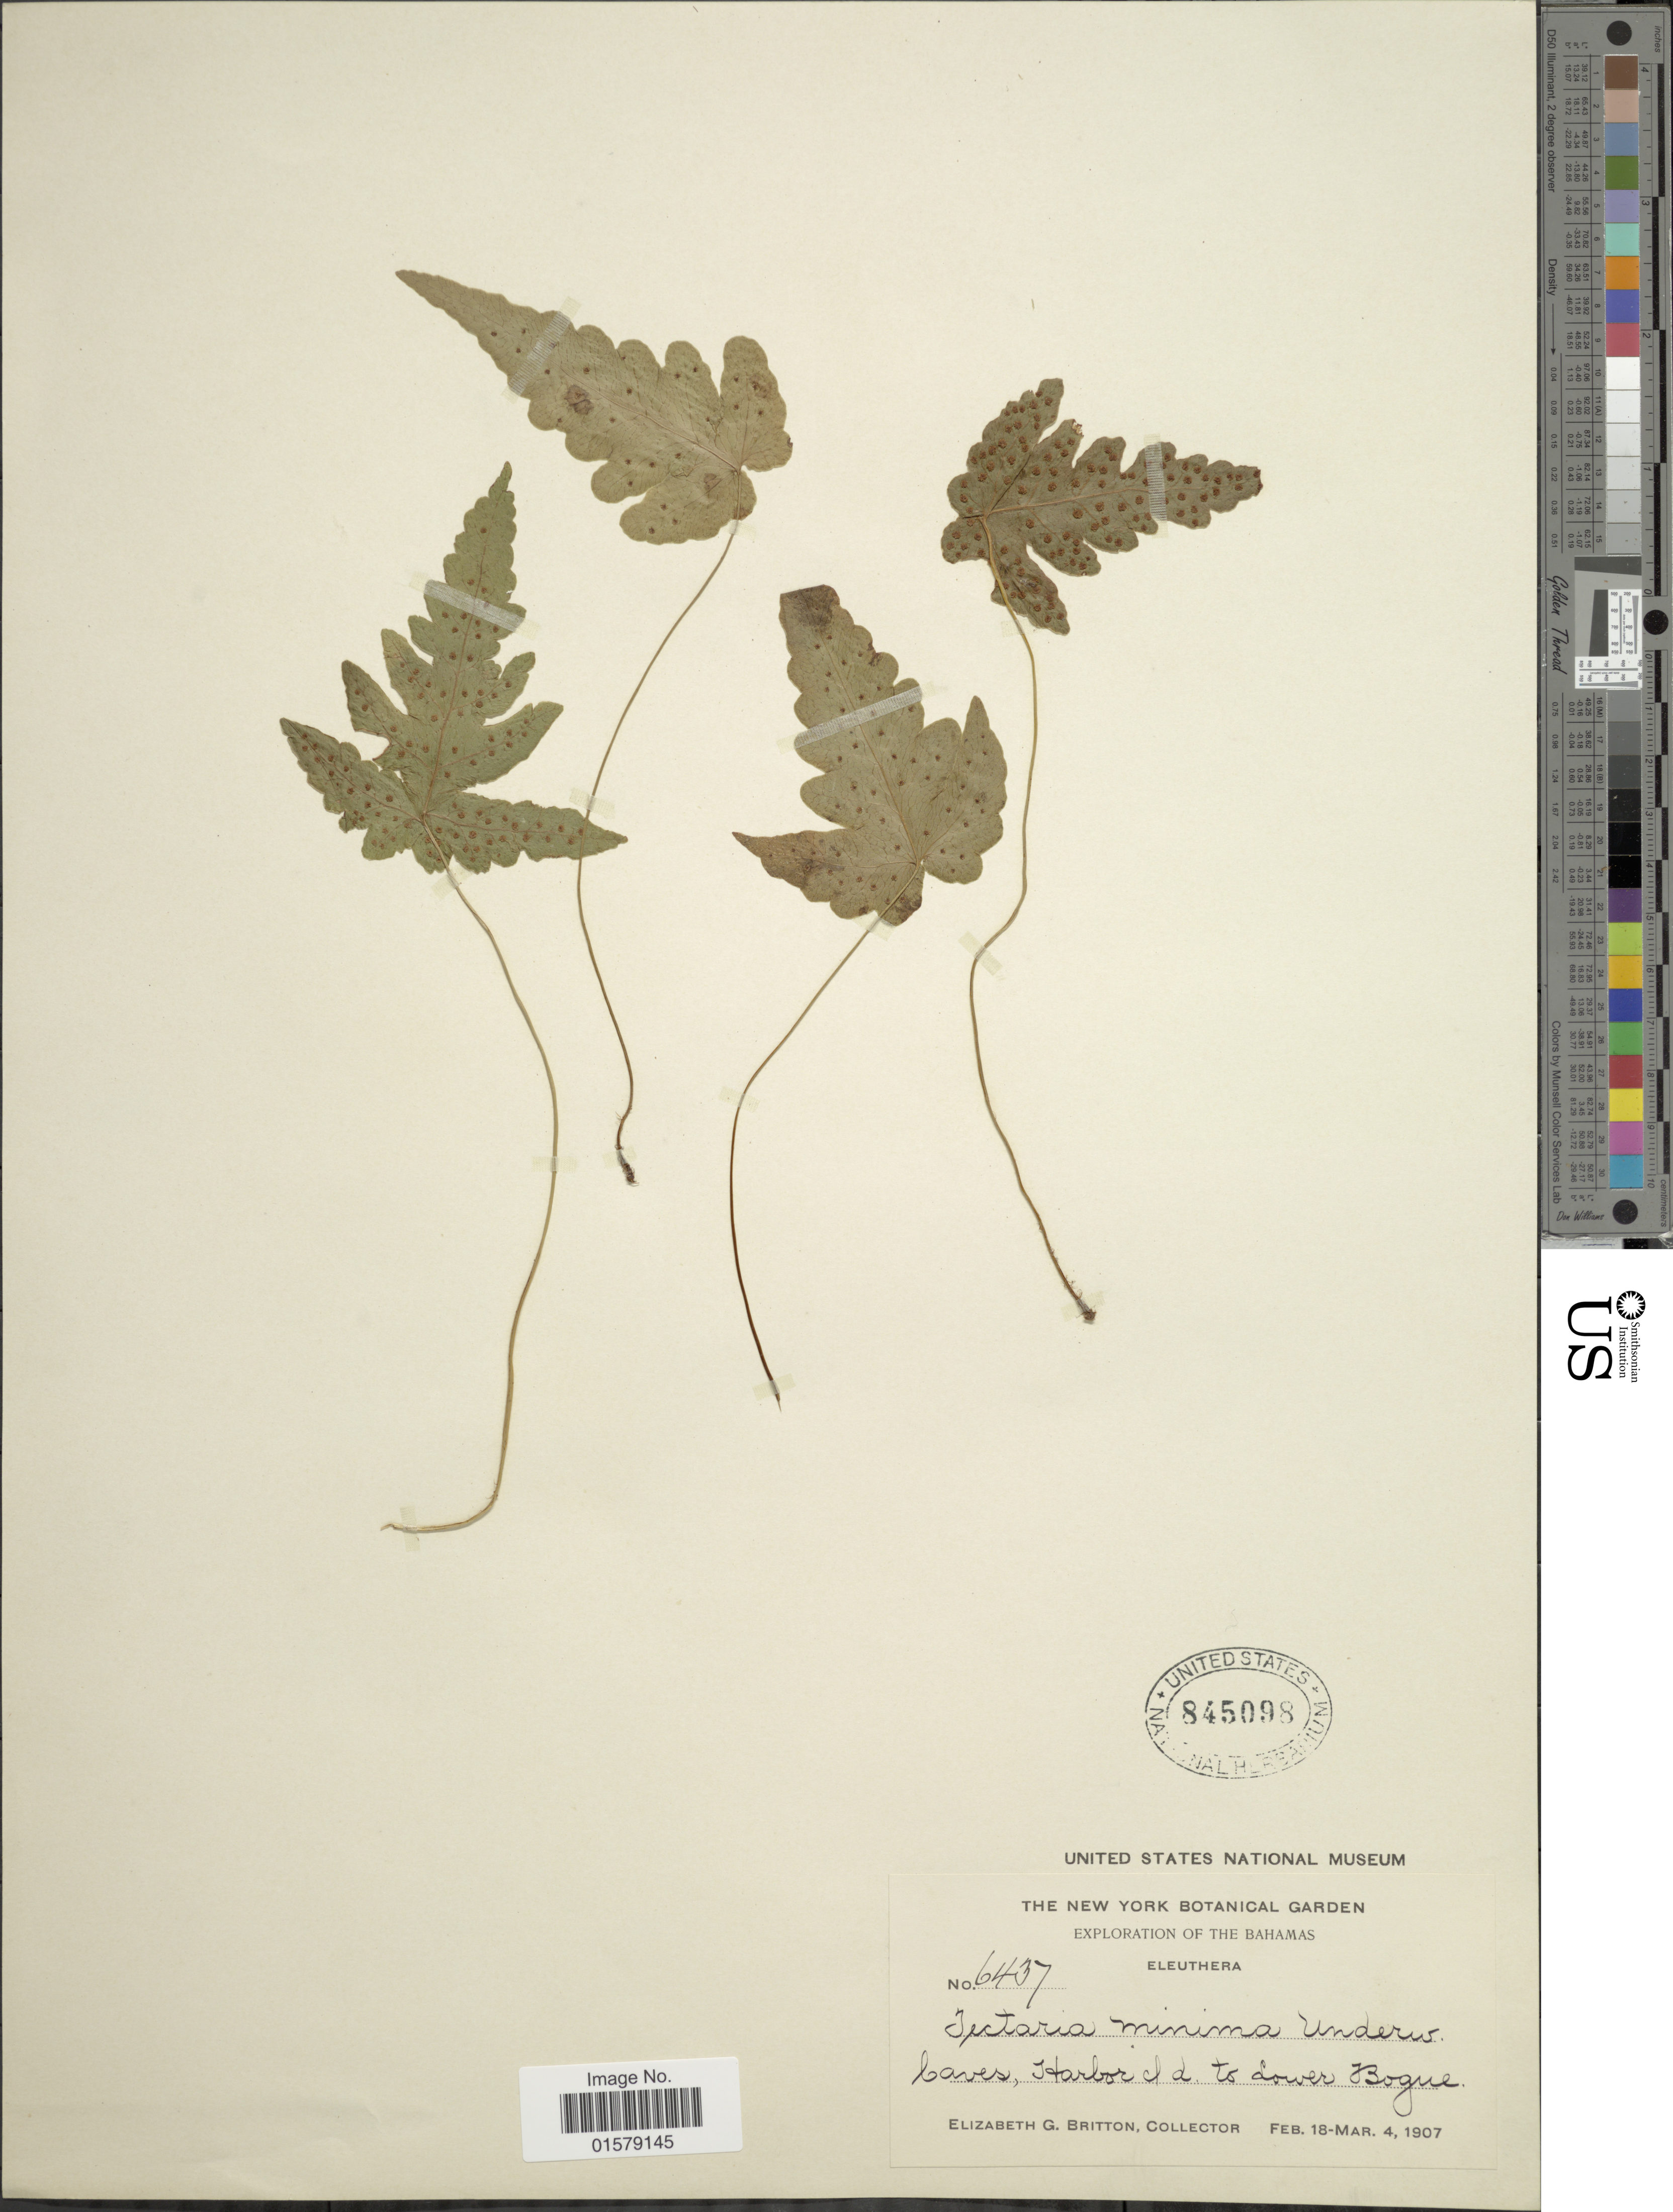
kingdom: Plantae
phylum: Tracheophyta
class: Polypodiopsida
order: Polypodiales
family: Tectariaceae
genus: Tectaria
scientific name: Tectaria fimbriata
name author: (Willd.) Lourteig & Proctor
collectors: E. G. Britton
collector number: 6437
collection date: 1907-02-18/1907-03-04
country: Bahamas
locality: Eleuthera, Caves, Harbor to Lower Bogue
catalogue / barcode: US 845098